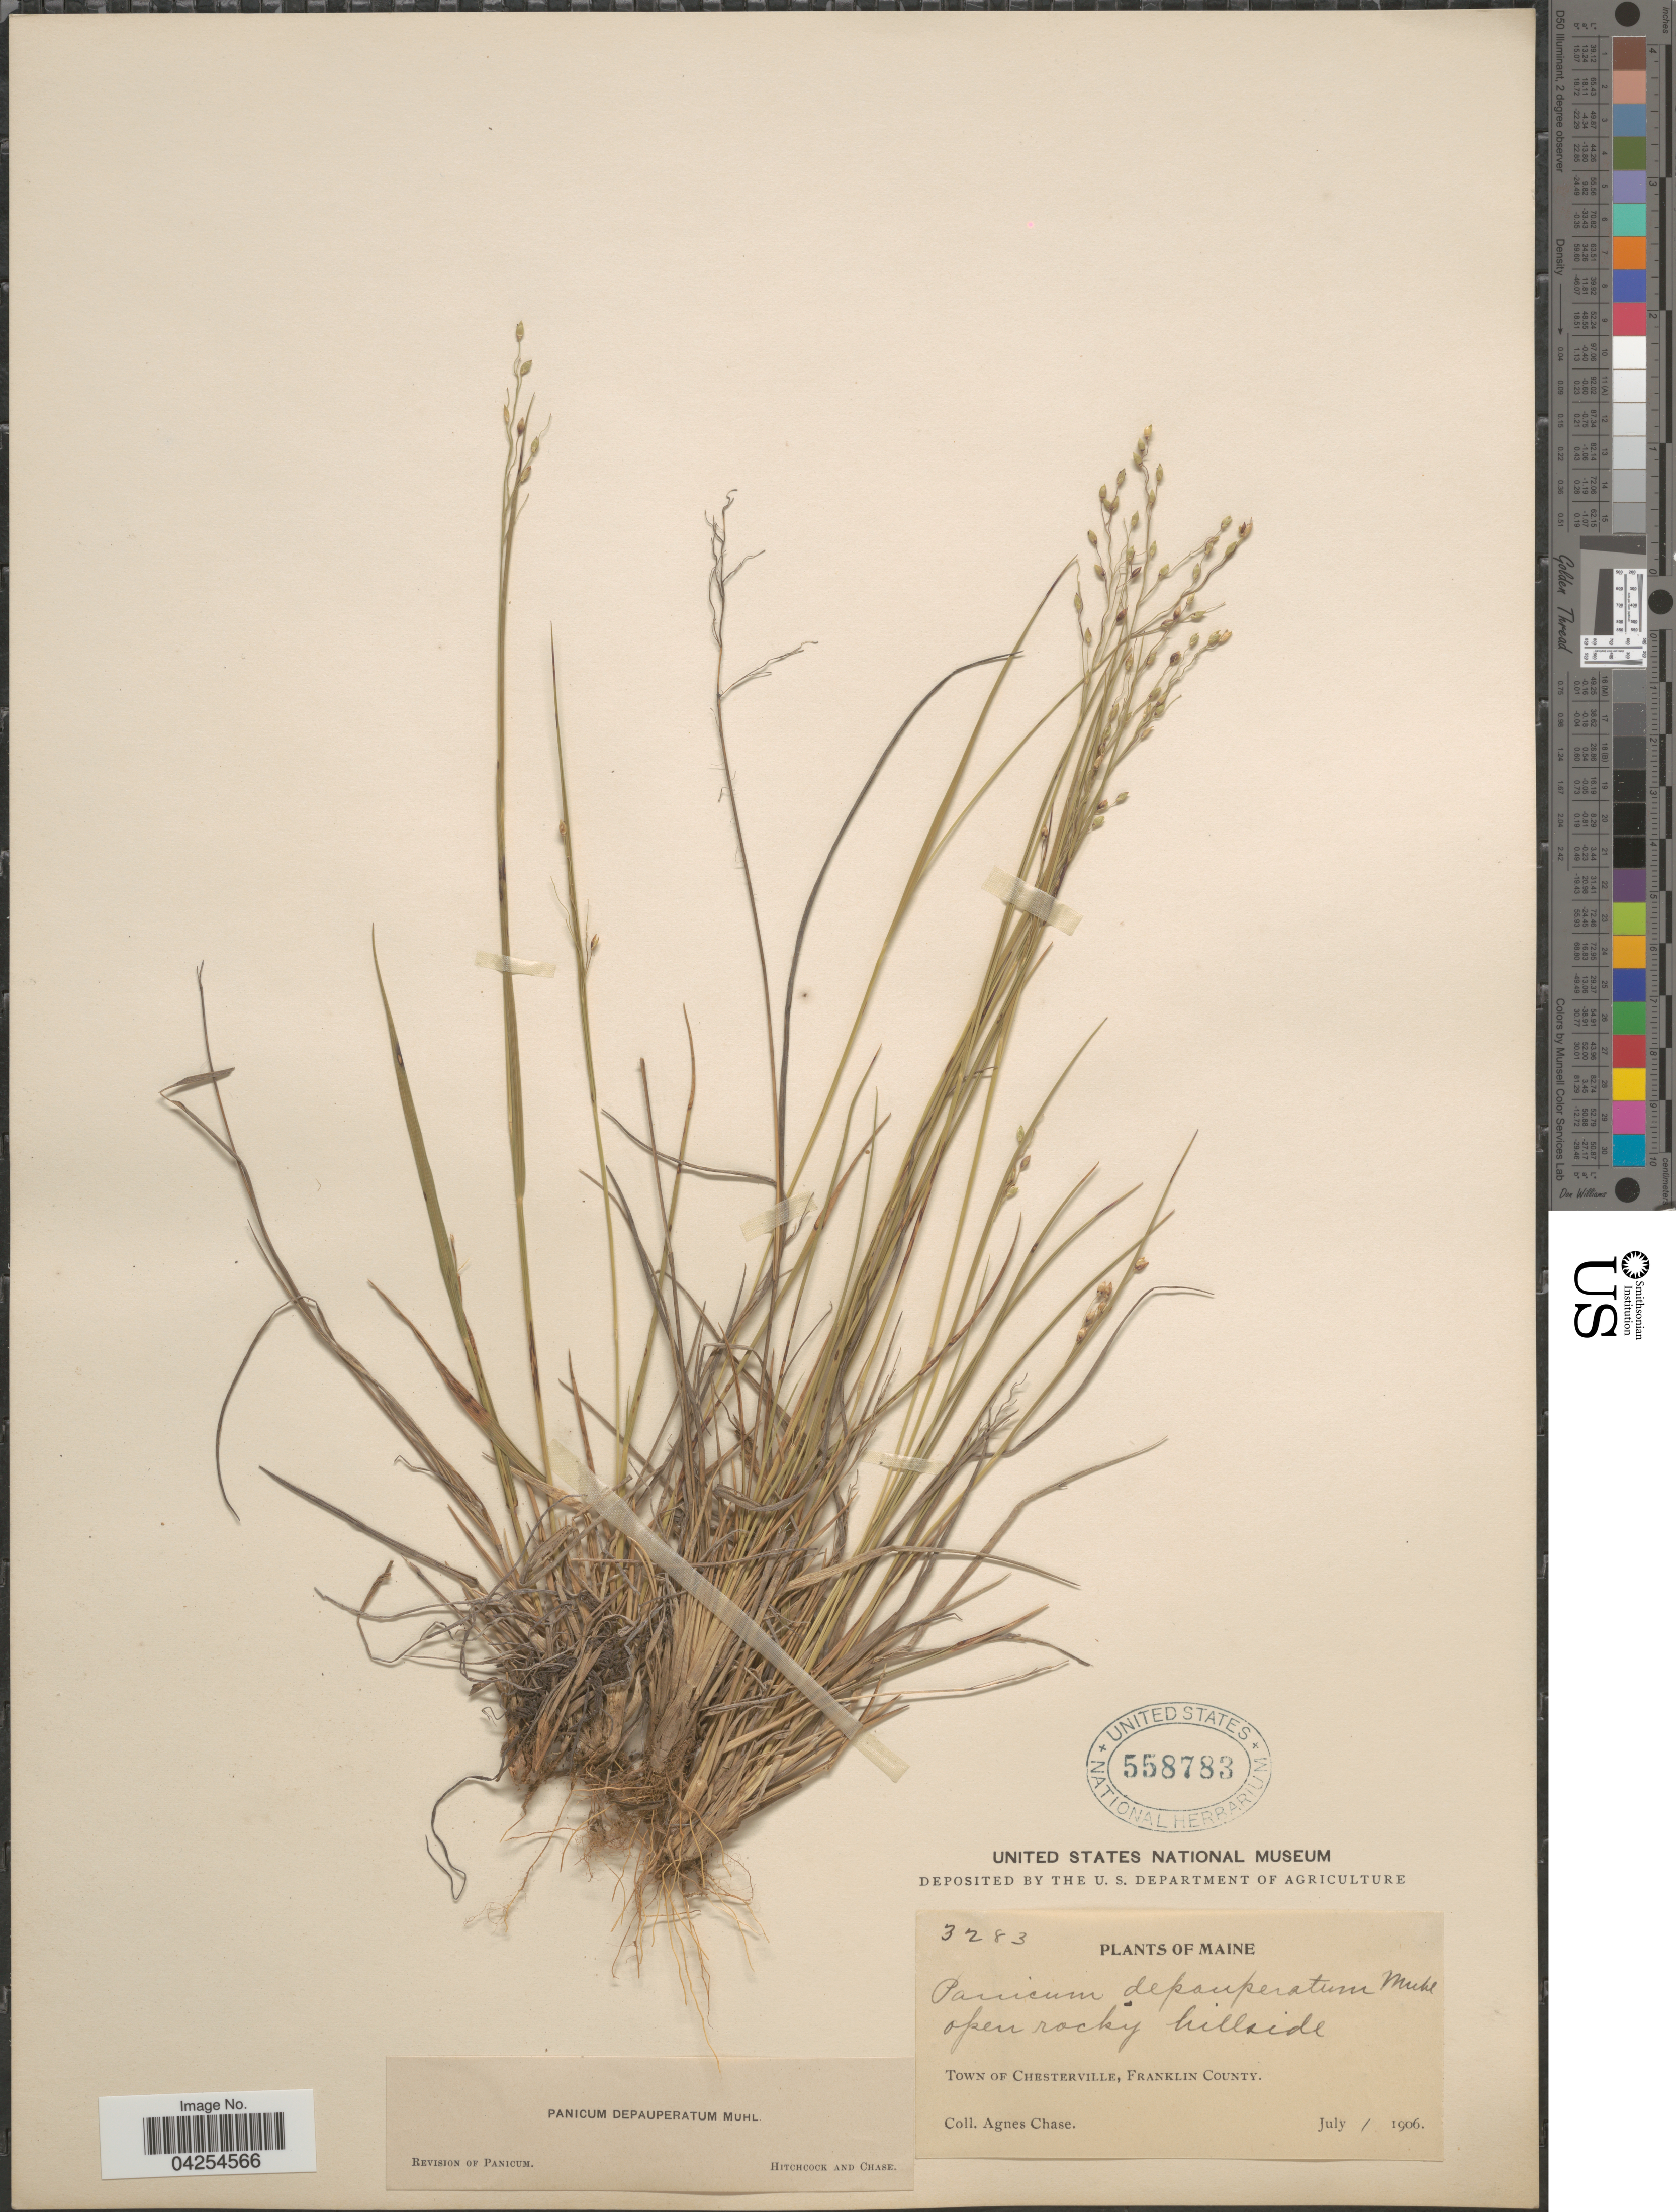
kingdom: Plantae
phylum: Tracheophyta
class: Liliopsida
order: Poales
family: Poaceae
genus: Dichanthelium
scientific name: Dichanthelium depauperatum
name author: (Muhl.) Gould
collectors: A. Chase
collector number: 3283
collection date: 1906-07-01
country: United States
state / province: Maine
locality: Town of Chesterville, Franklin County.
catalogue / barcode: US 558783